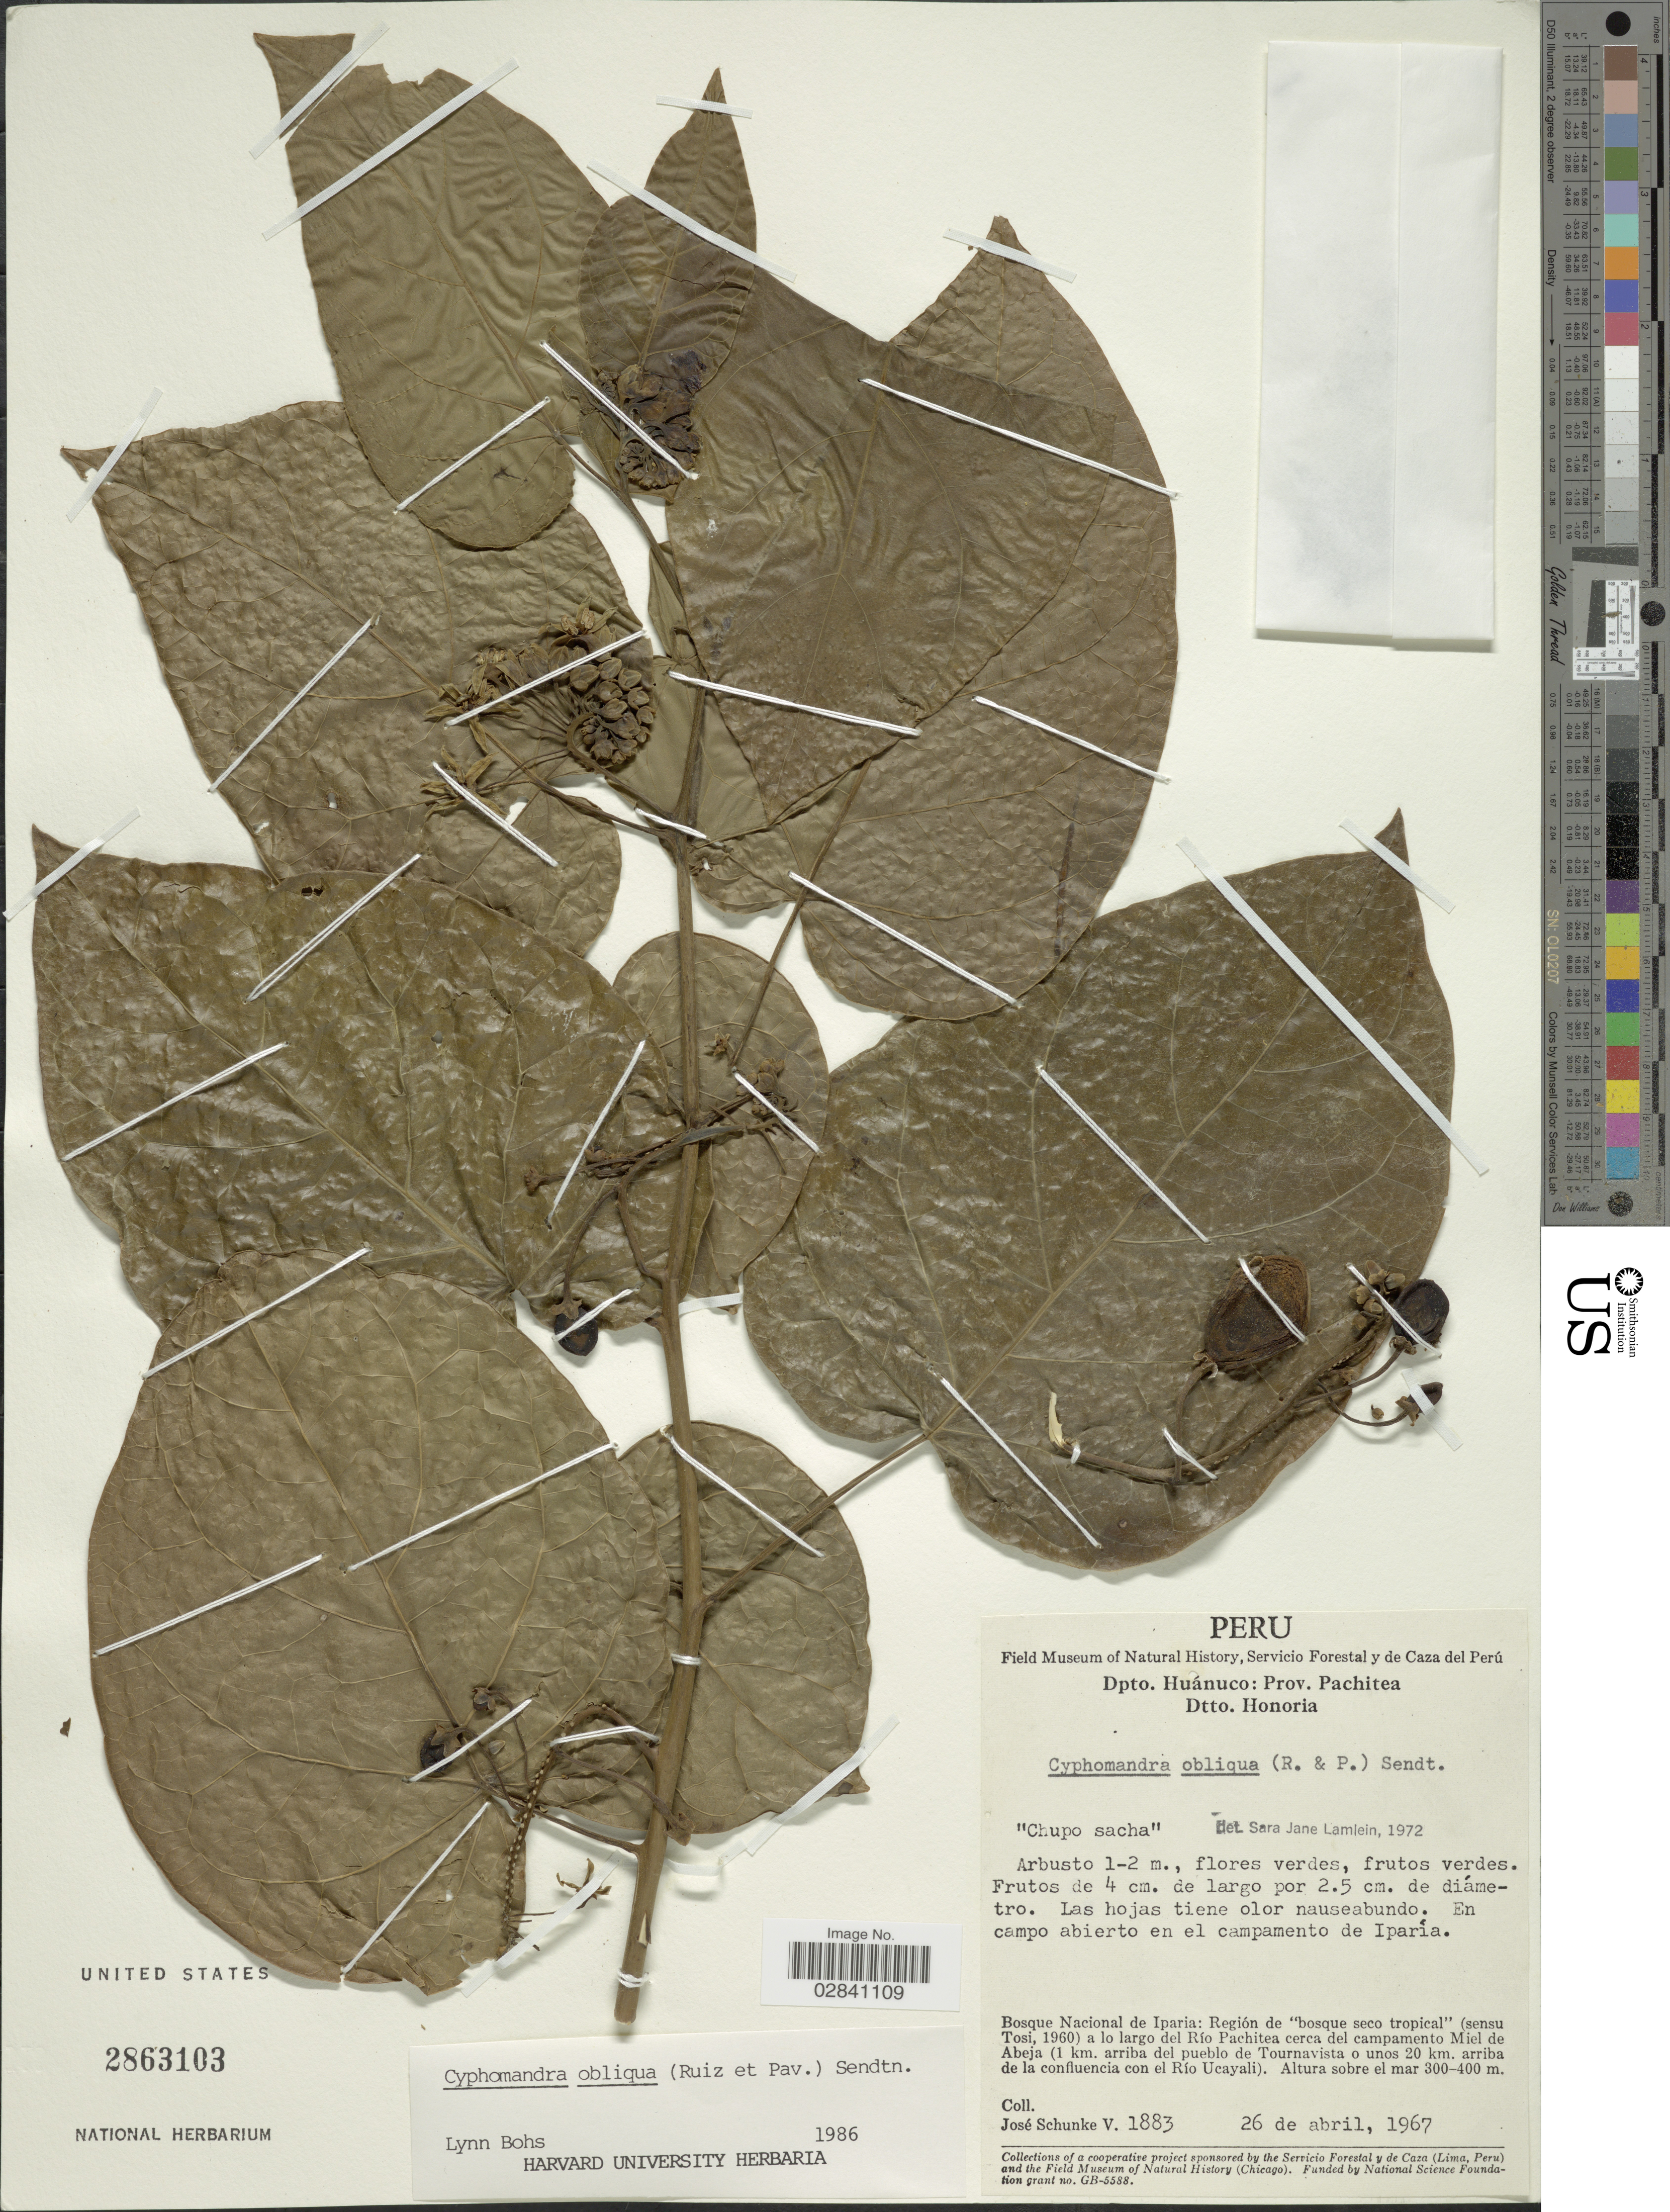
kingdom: Plantae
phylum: Tracheophyta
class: Magnoliopsida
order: Solanales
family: Solanaceae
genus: Cyphomandra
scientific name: Cyphomandra obliqua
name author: (Ruiz & Pav.) Sendtn.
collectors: J. Schunke Vigo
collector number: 1883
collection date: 1967-04-26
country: Peru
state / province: Huánuco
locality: Dpto. Huánuco: Prov. Pachitea. Dtto. Honoria. En campo abierto en el campamento de Iparia. Bosque Nacional de Iparia: Regíon de "bosque seco tropical" (sensu Tosi, 1960) a lo largo del Río Pachitea cerca del campamento Miel de Abeja (1 km. arriba del pueblo de Tournavista o unos 20 km. arriba de la confluencia con el Río Ucayali).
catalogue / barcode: US 2863103